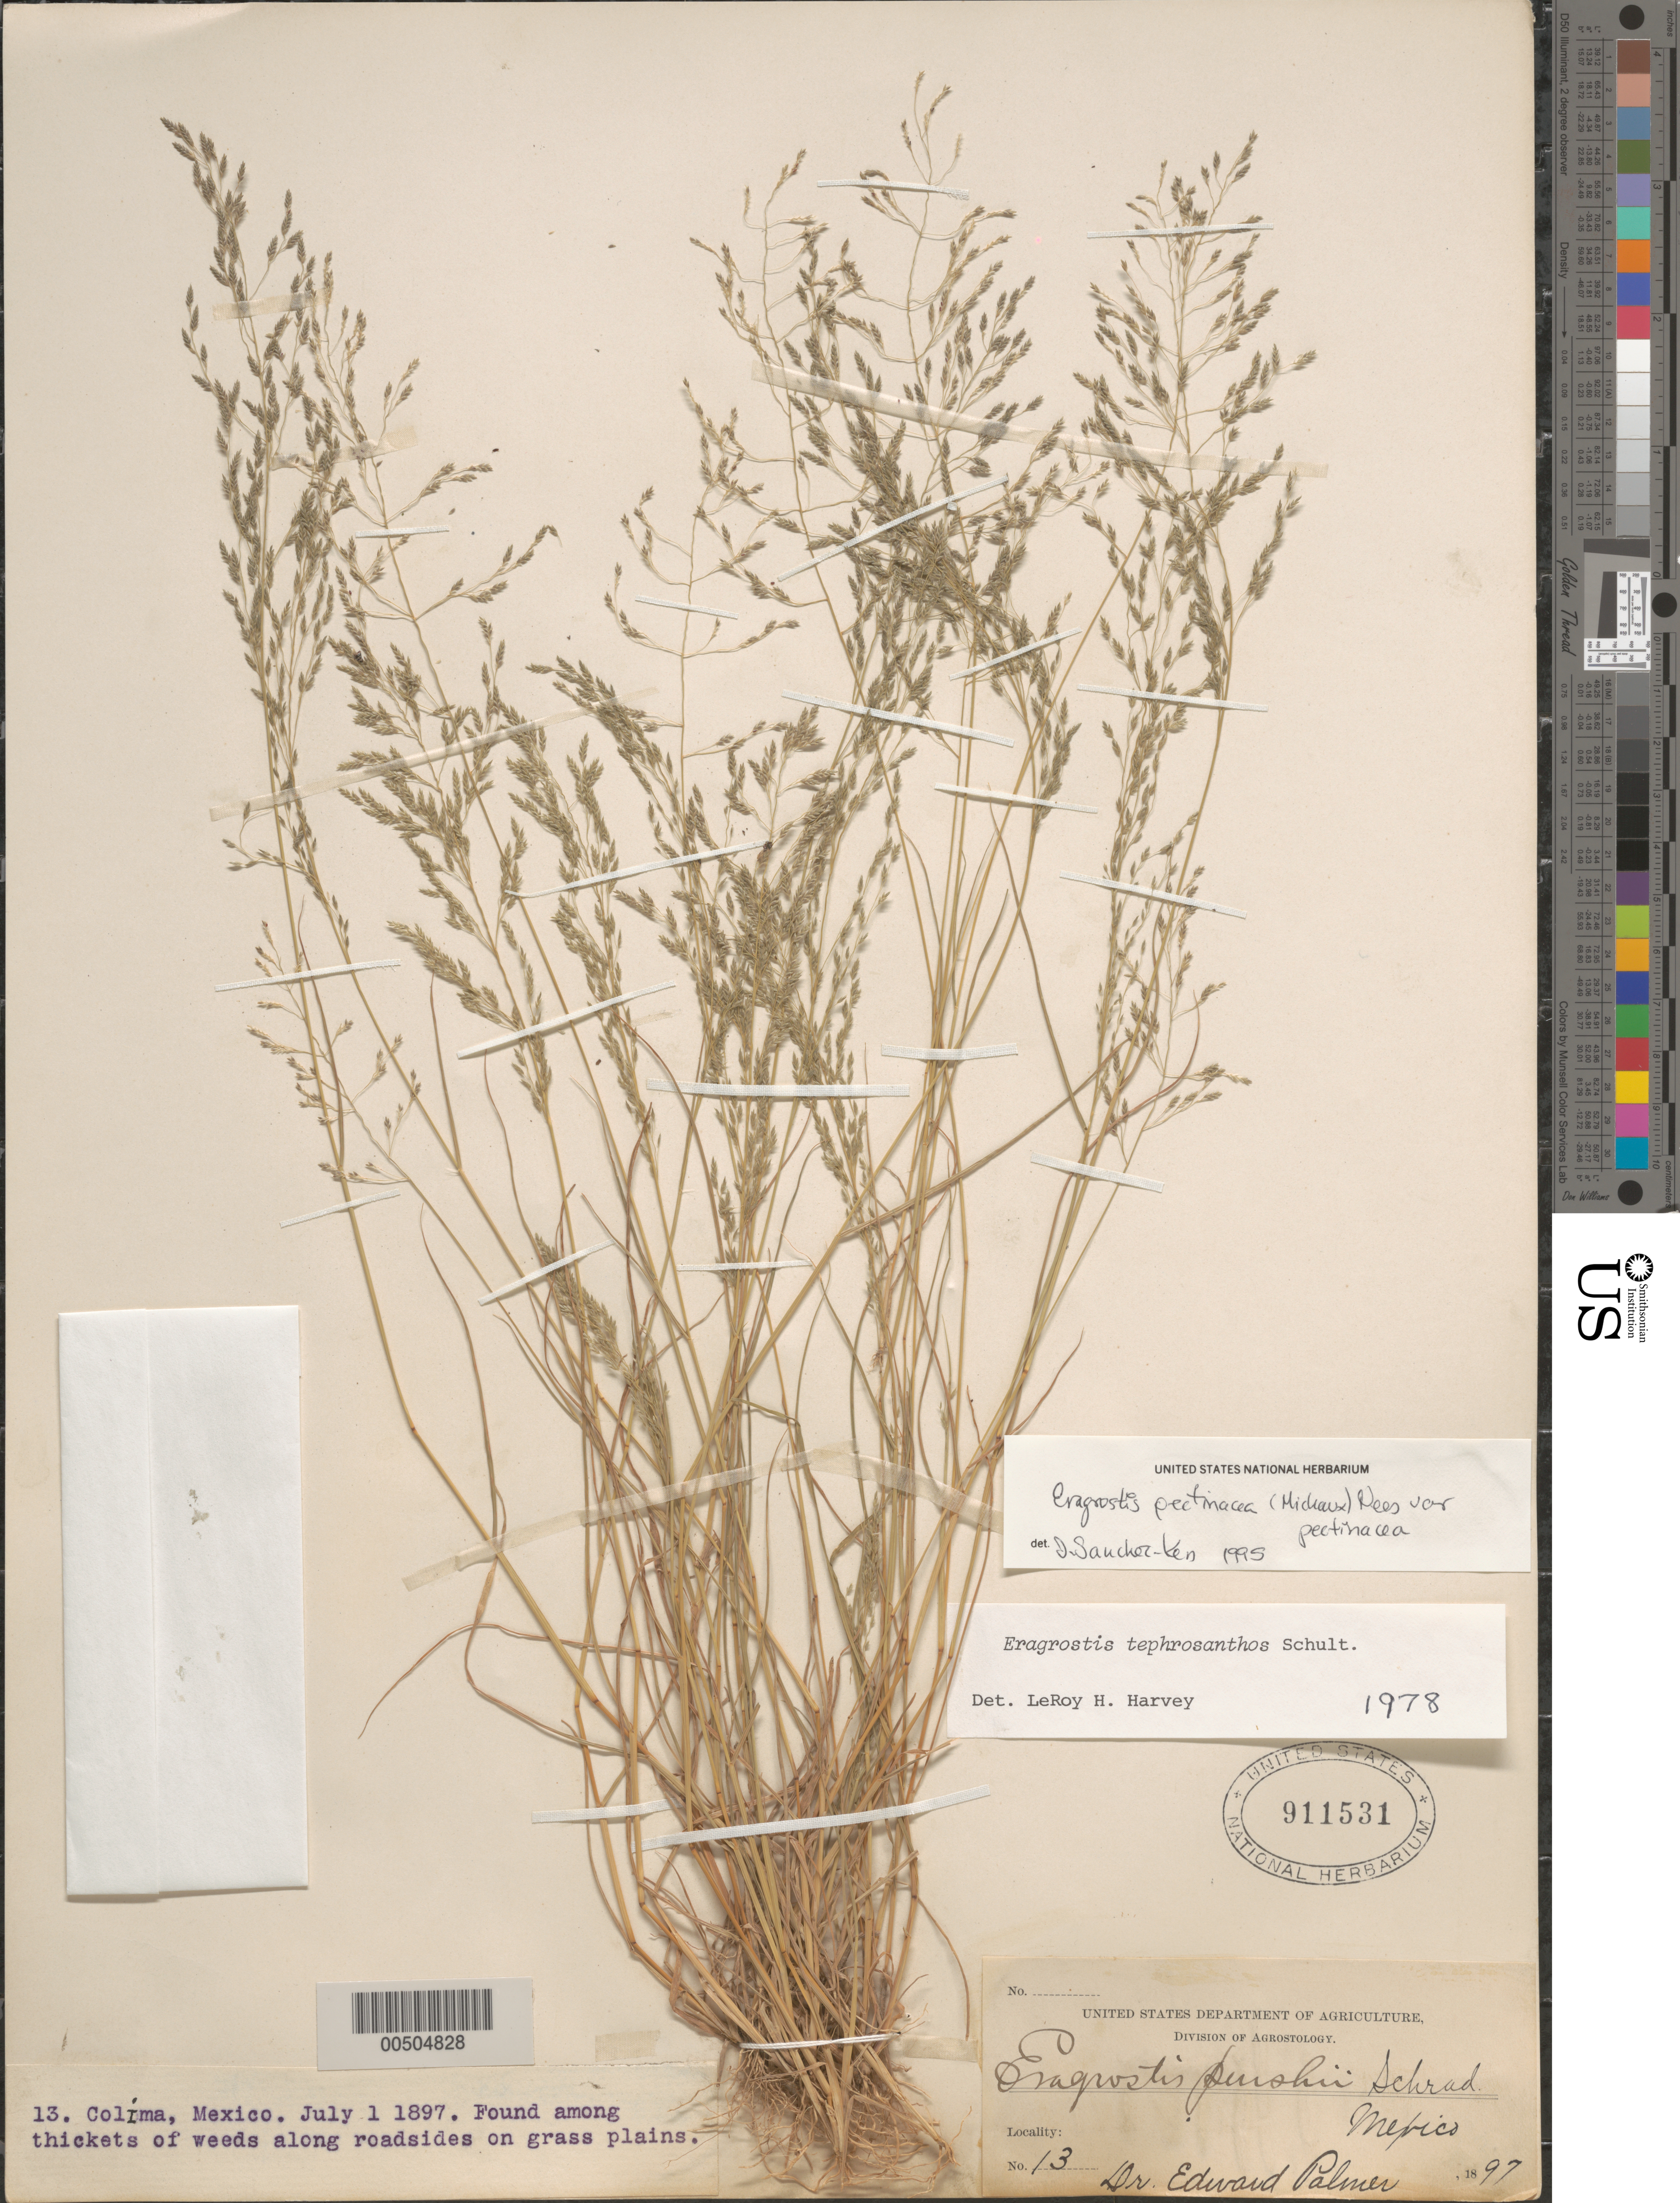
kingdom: Plantae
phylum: Tracheophyta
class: Liliopsida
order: Poales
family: Poaceae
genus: Eragrostis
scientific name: Eragrostis pectinacea var. pectinacea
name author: (Michx.) Nees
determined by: Sánchez-Ken, J. G.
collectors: E. Palmer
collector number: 13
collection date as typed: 1 Jul 1897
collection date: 1897-07-01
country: Mexico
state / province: Colima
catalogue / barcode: US 911531